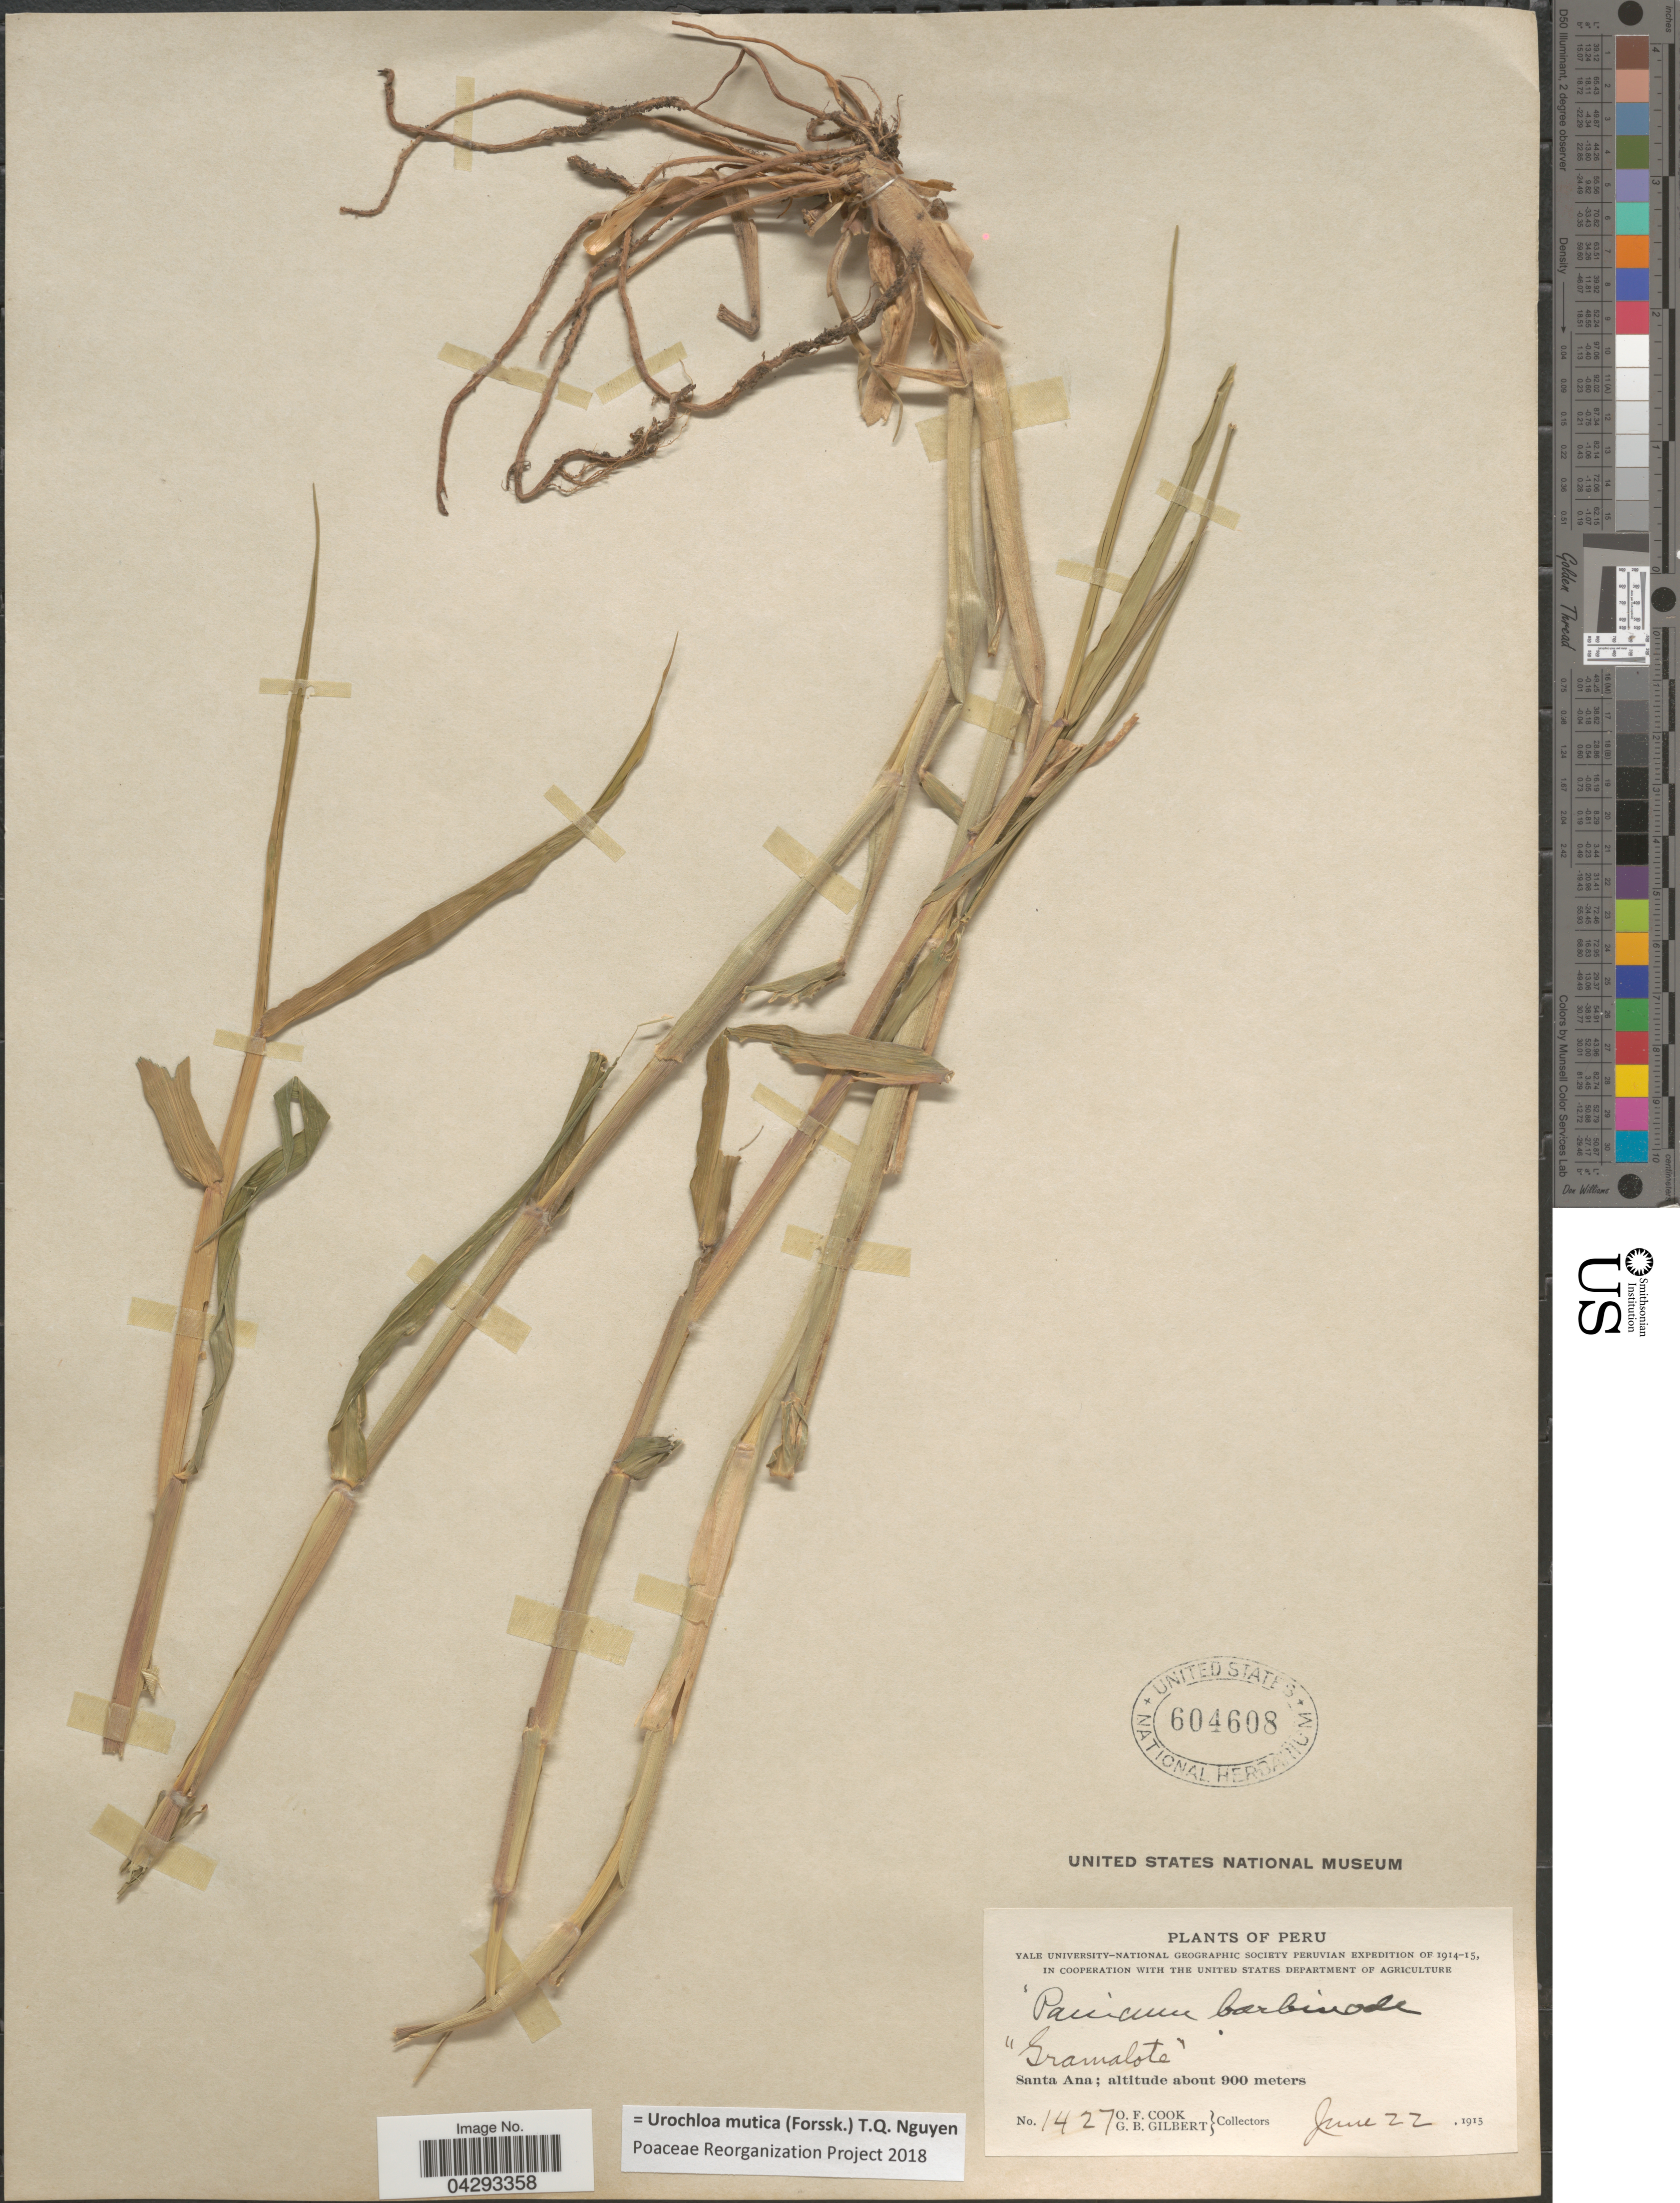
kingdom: Plantae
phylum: Tracheophyta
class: Liliopsida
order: Poales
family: Poaceae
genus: Urochloa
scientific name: Urochloa mutica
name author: (Forssk.) T.Q. Nguyen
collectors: O. F. Cook & G. B. Gilbert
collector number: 1427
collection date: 1915-06-22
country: Peru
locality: Yale University-National Geographic Society Peruvian Expedition Of 1914-15. Santa Ana.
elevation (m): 900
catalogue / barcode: US 604608